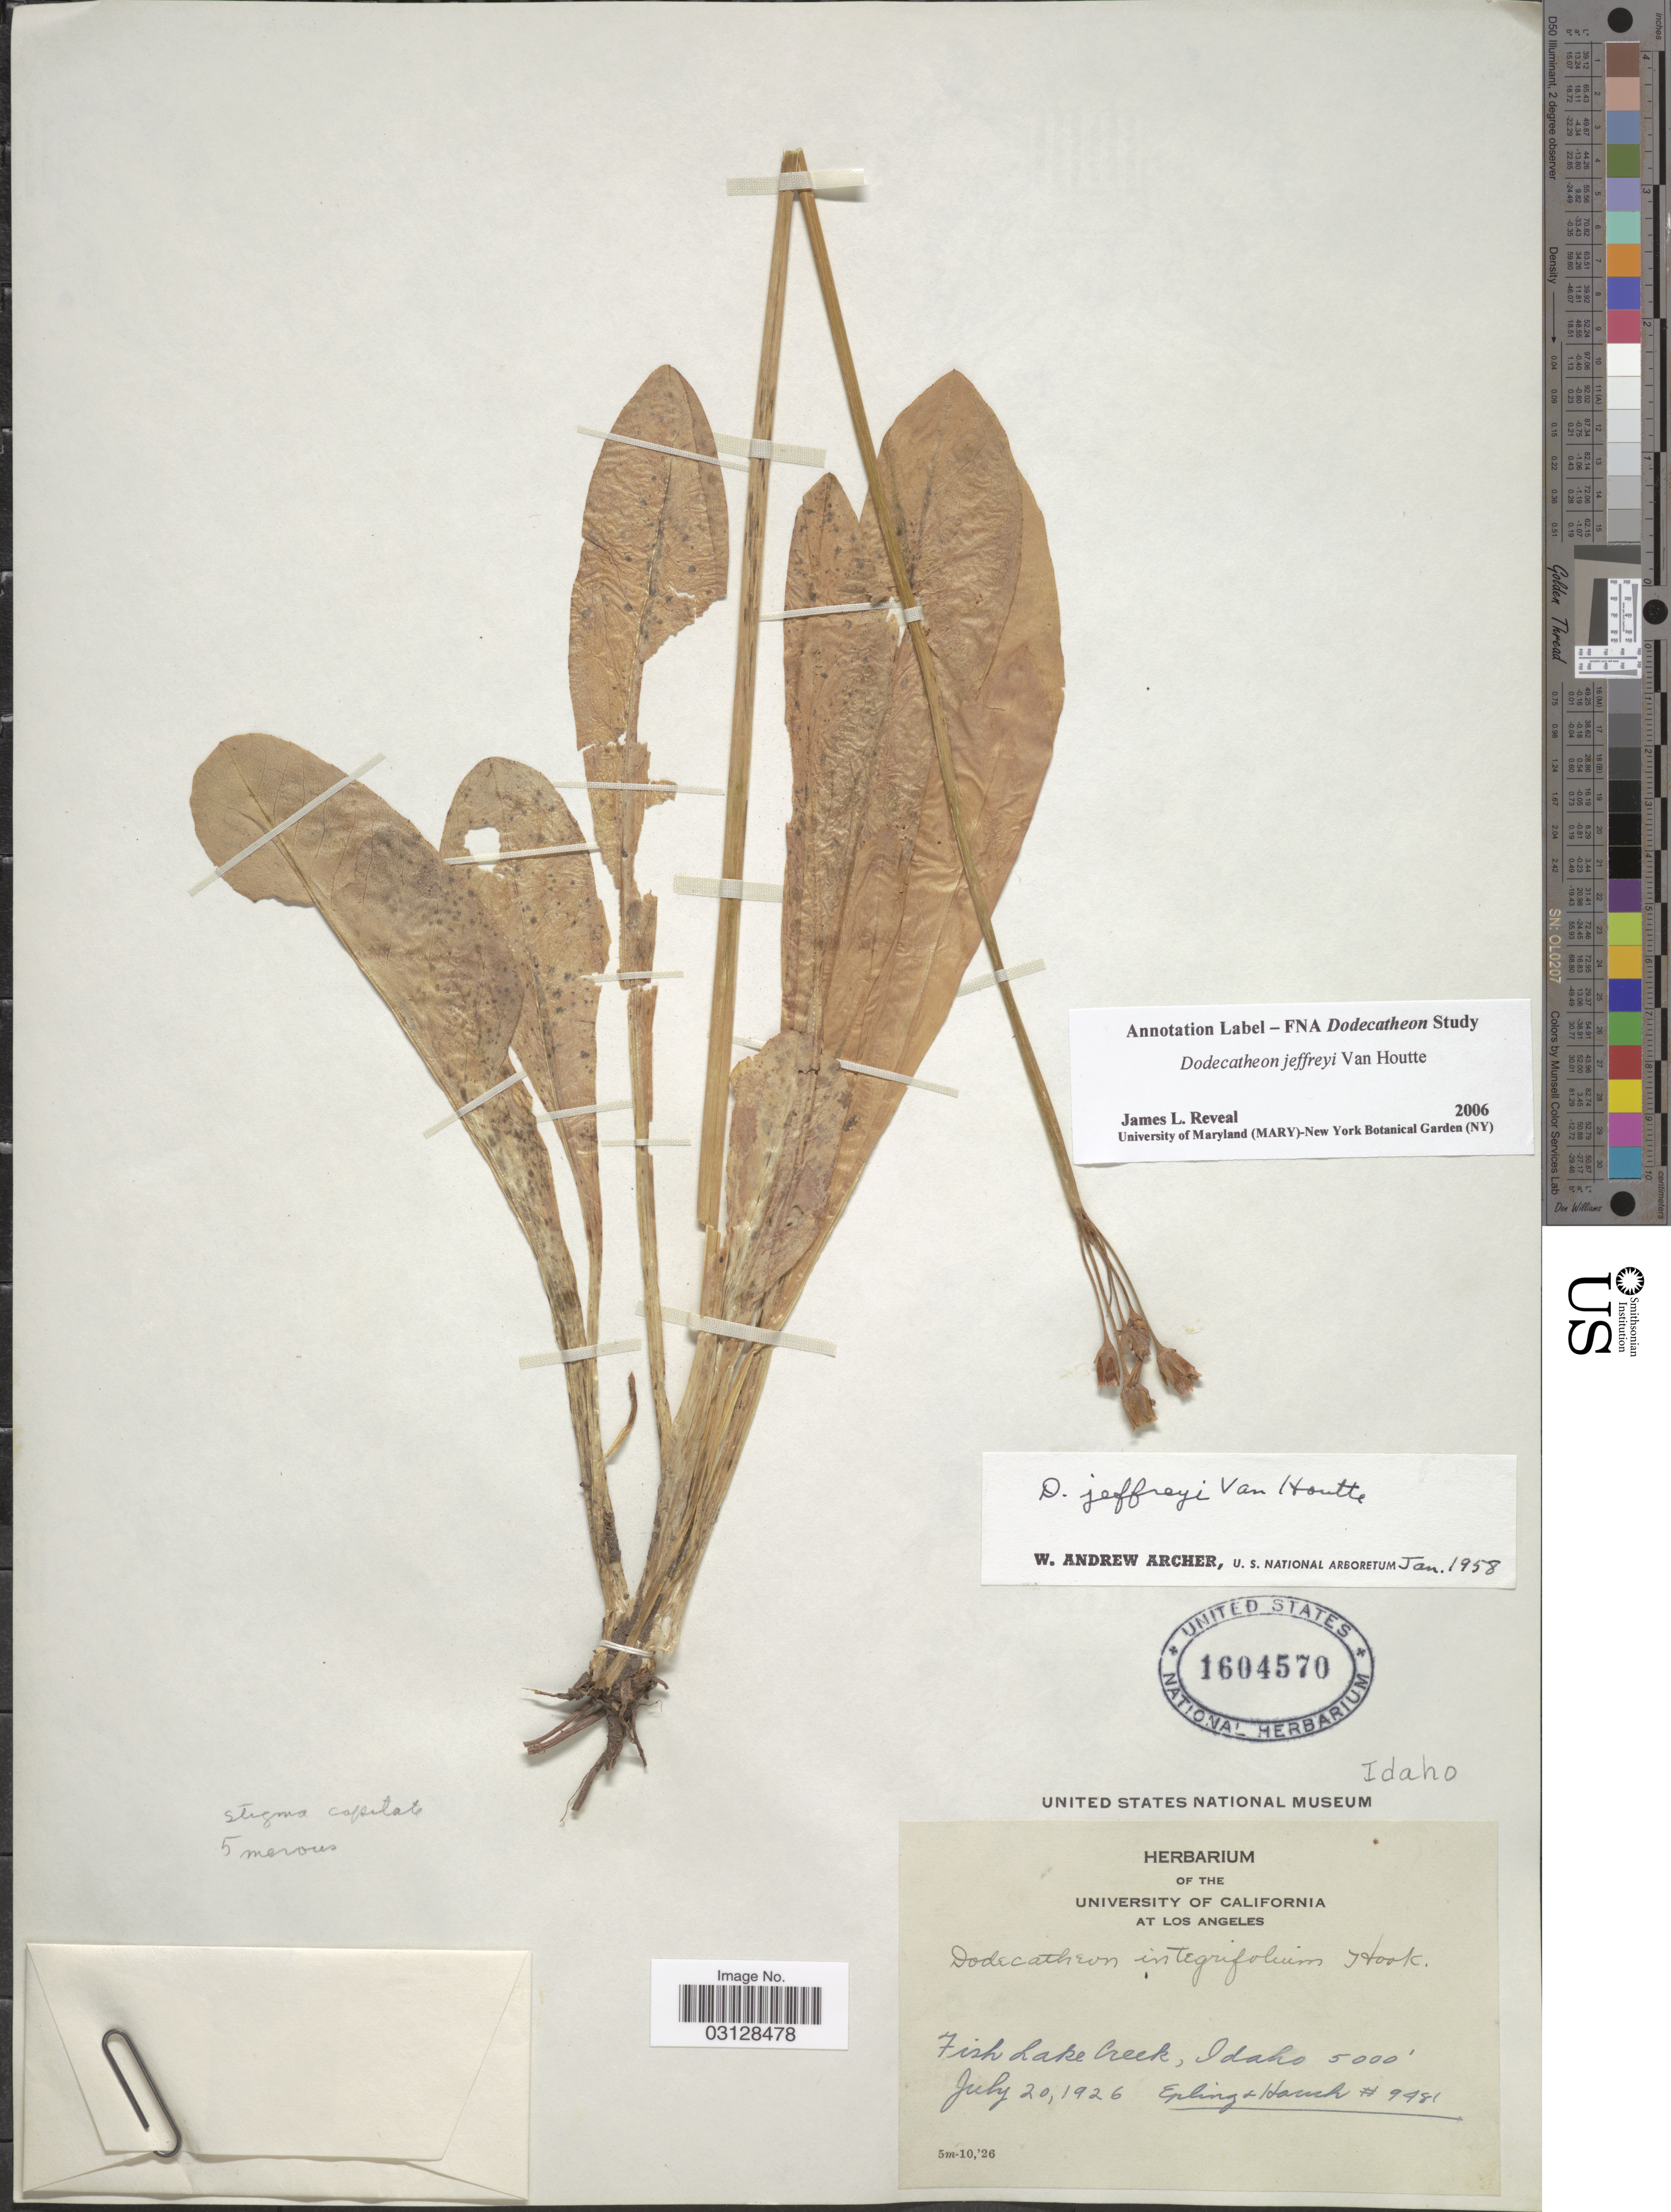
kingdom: Plantae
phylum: Tracheophyta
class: Magnoliopsida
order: Ericales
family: Primulaceae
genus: Dodecatheon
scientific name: Dodecatheon jeffreyi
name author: Van Houtte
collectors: -- Epling & -. Hauch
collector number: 9481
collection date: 1926-07-20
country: United States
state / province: Idaho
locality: Fish Lake Creek.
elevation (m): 1524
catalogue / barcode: US 1604570